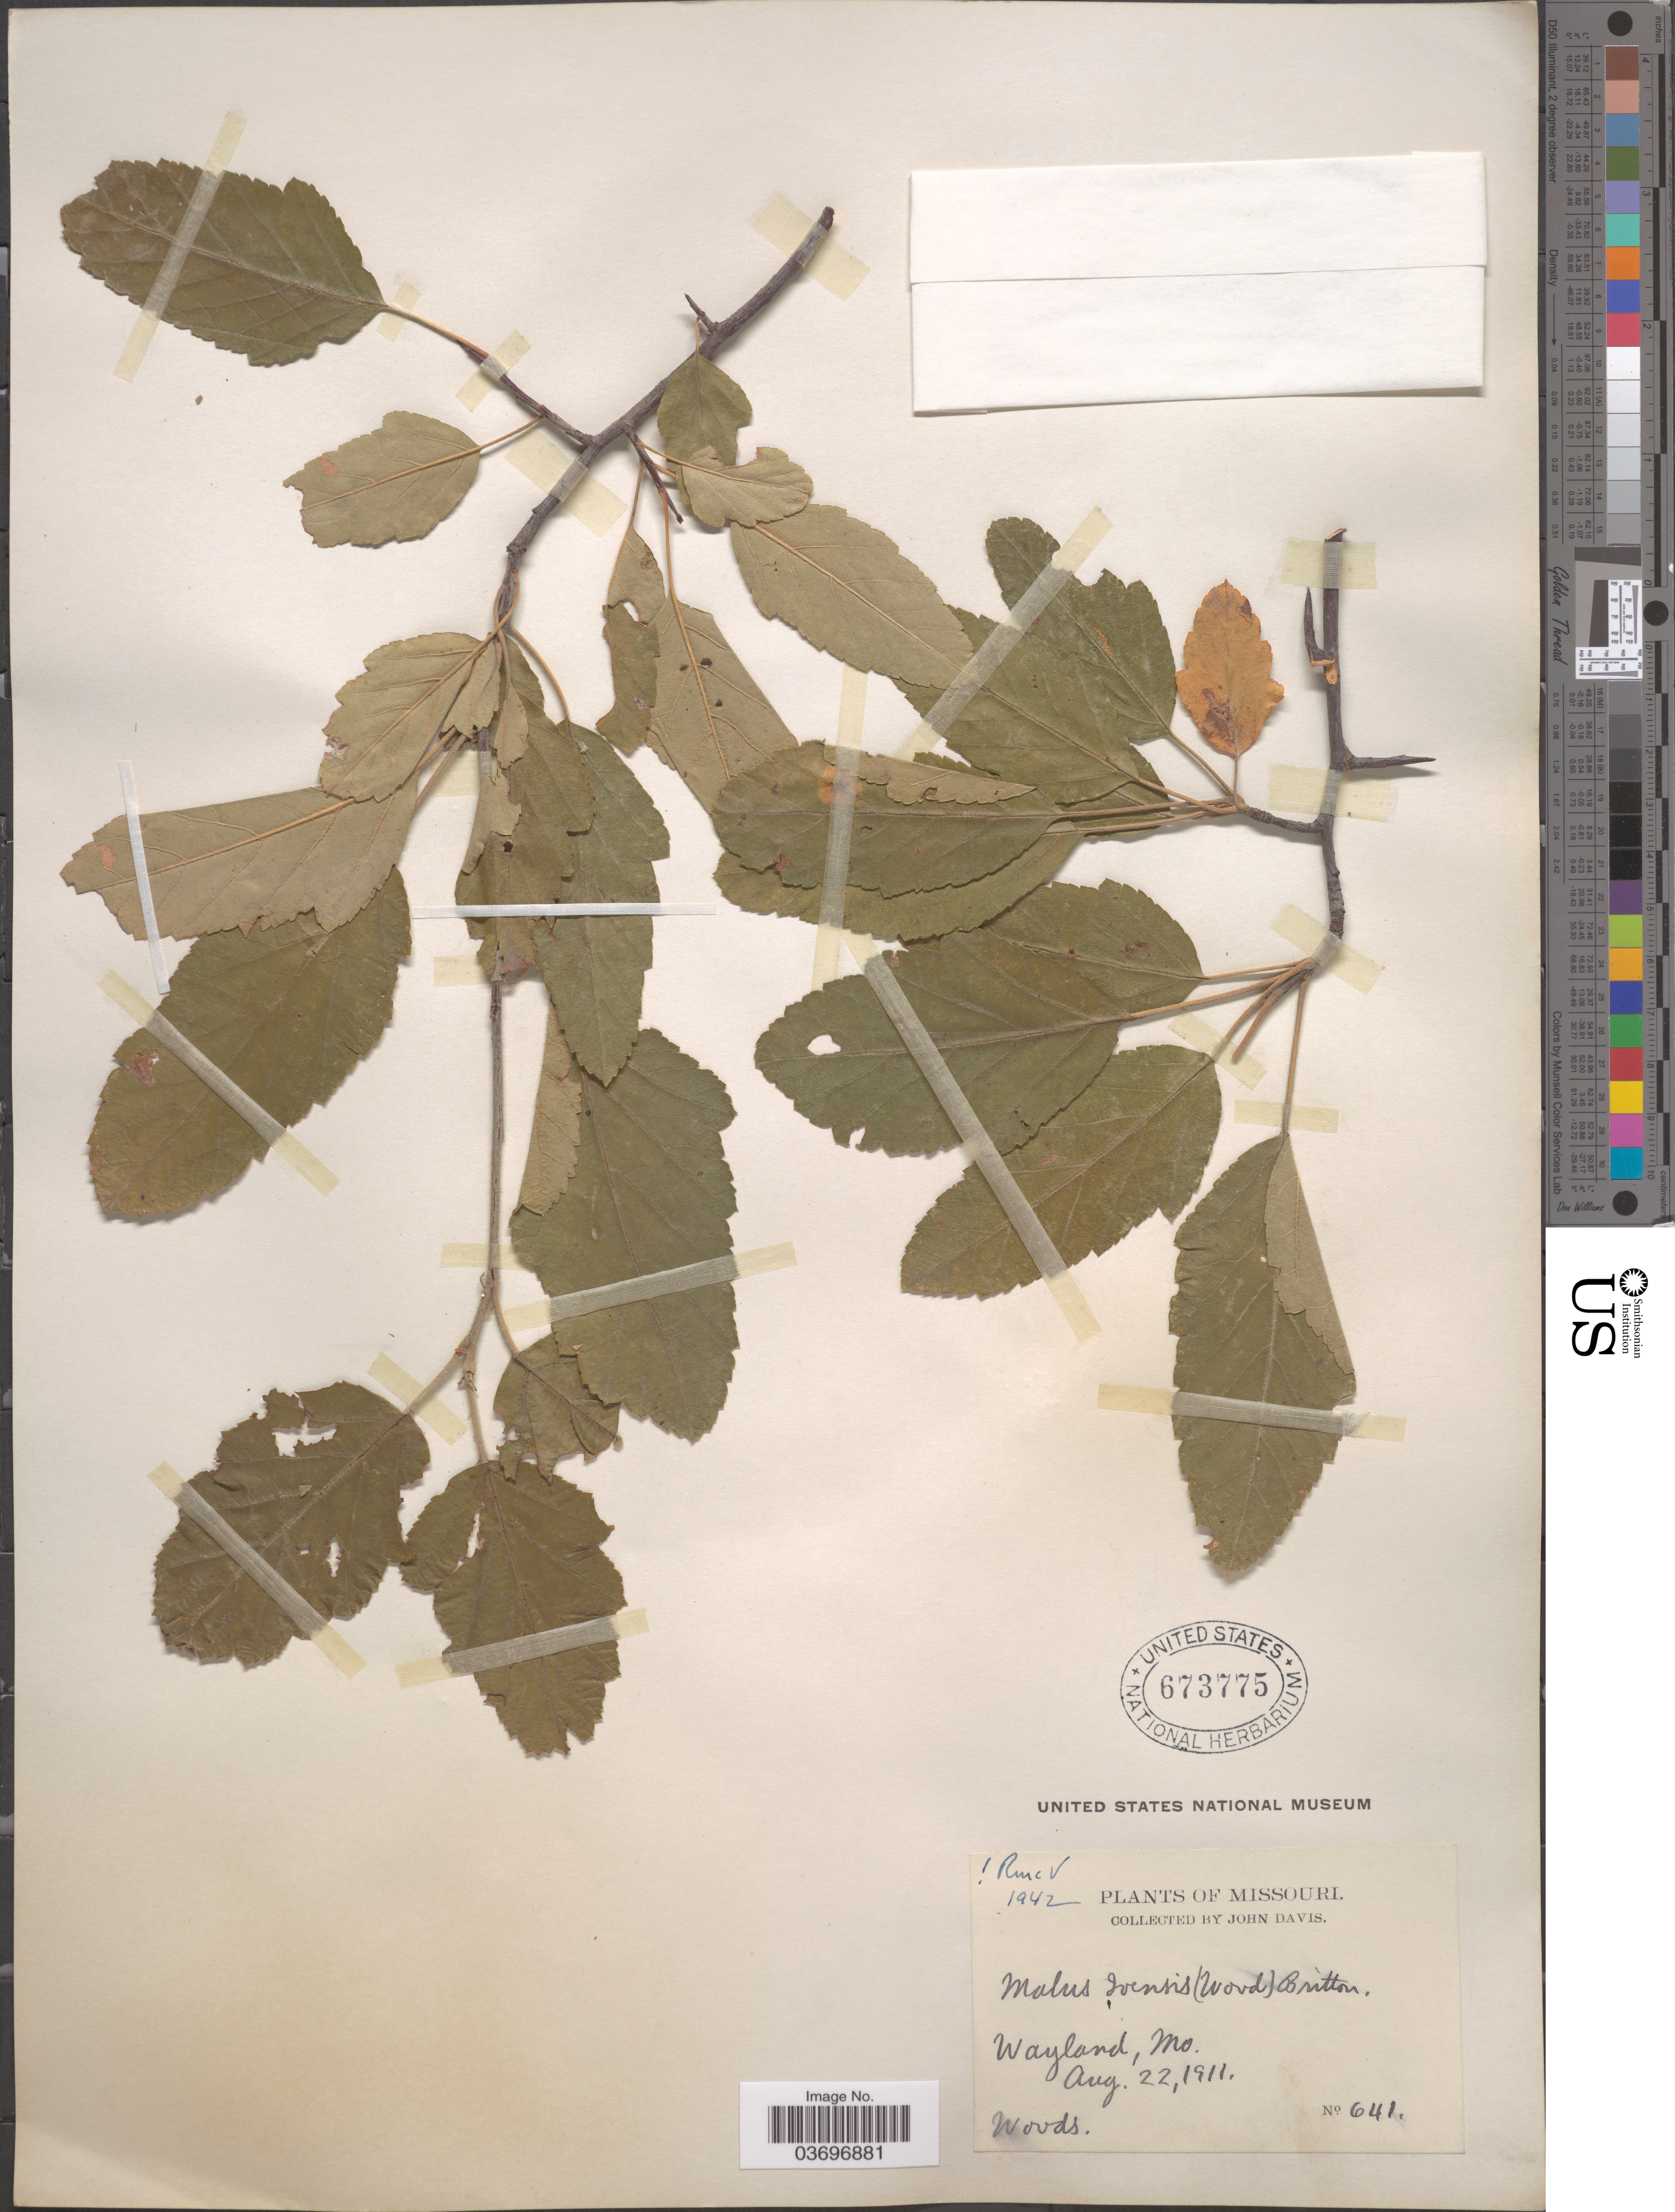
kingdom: Plantae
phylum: Tracheophyta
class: Magnoliopsida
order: Rosales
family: Rosaceae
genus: Malus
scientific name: Malus ioensis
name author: (Alph. Wood) Britton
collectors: E. J. Palmer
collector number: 641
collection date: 1911-08-22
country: United States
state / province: Missouri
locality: Wayland.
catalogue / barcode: US 673775